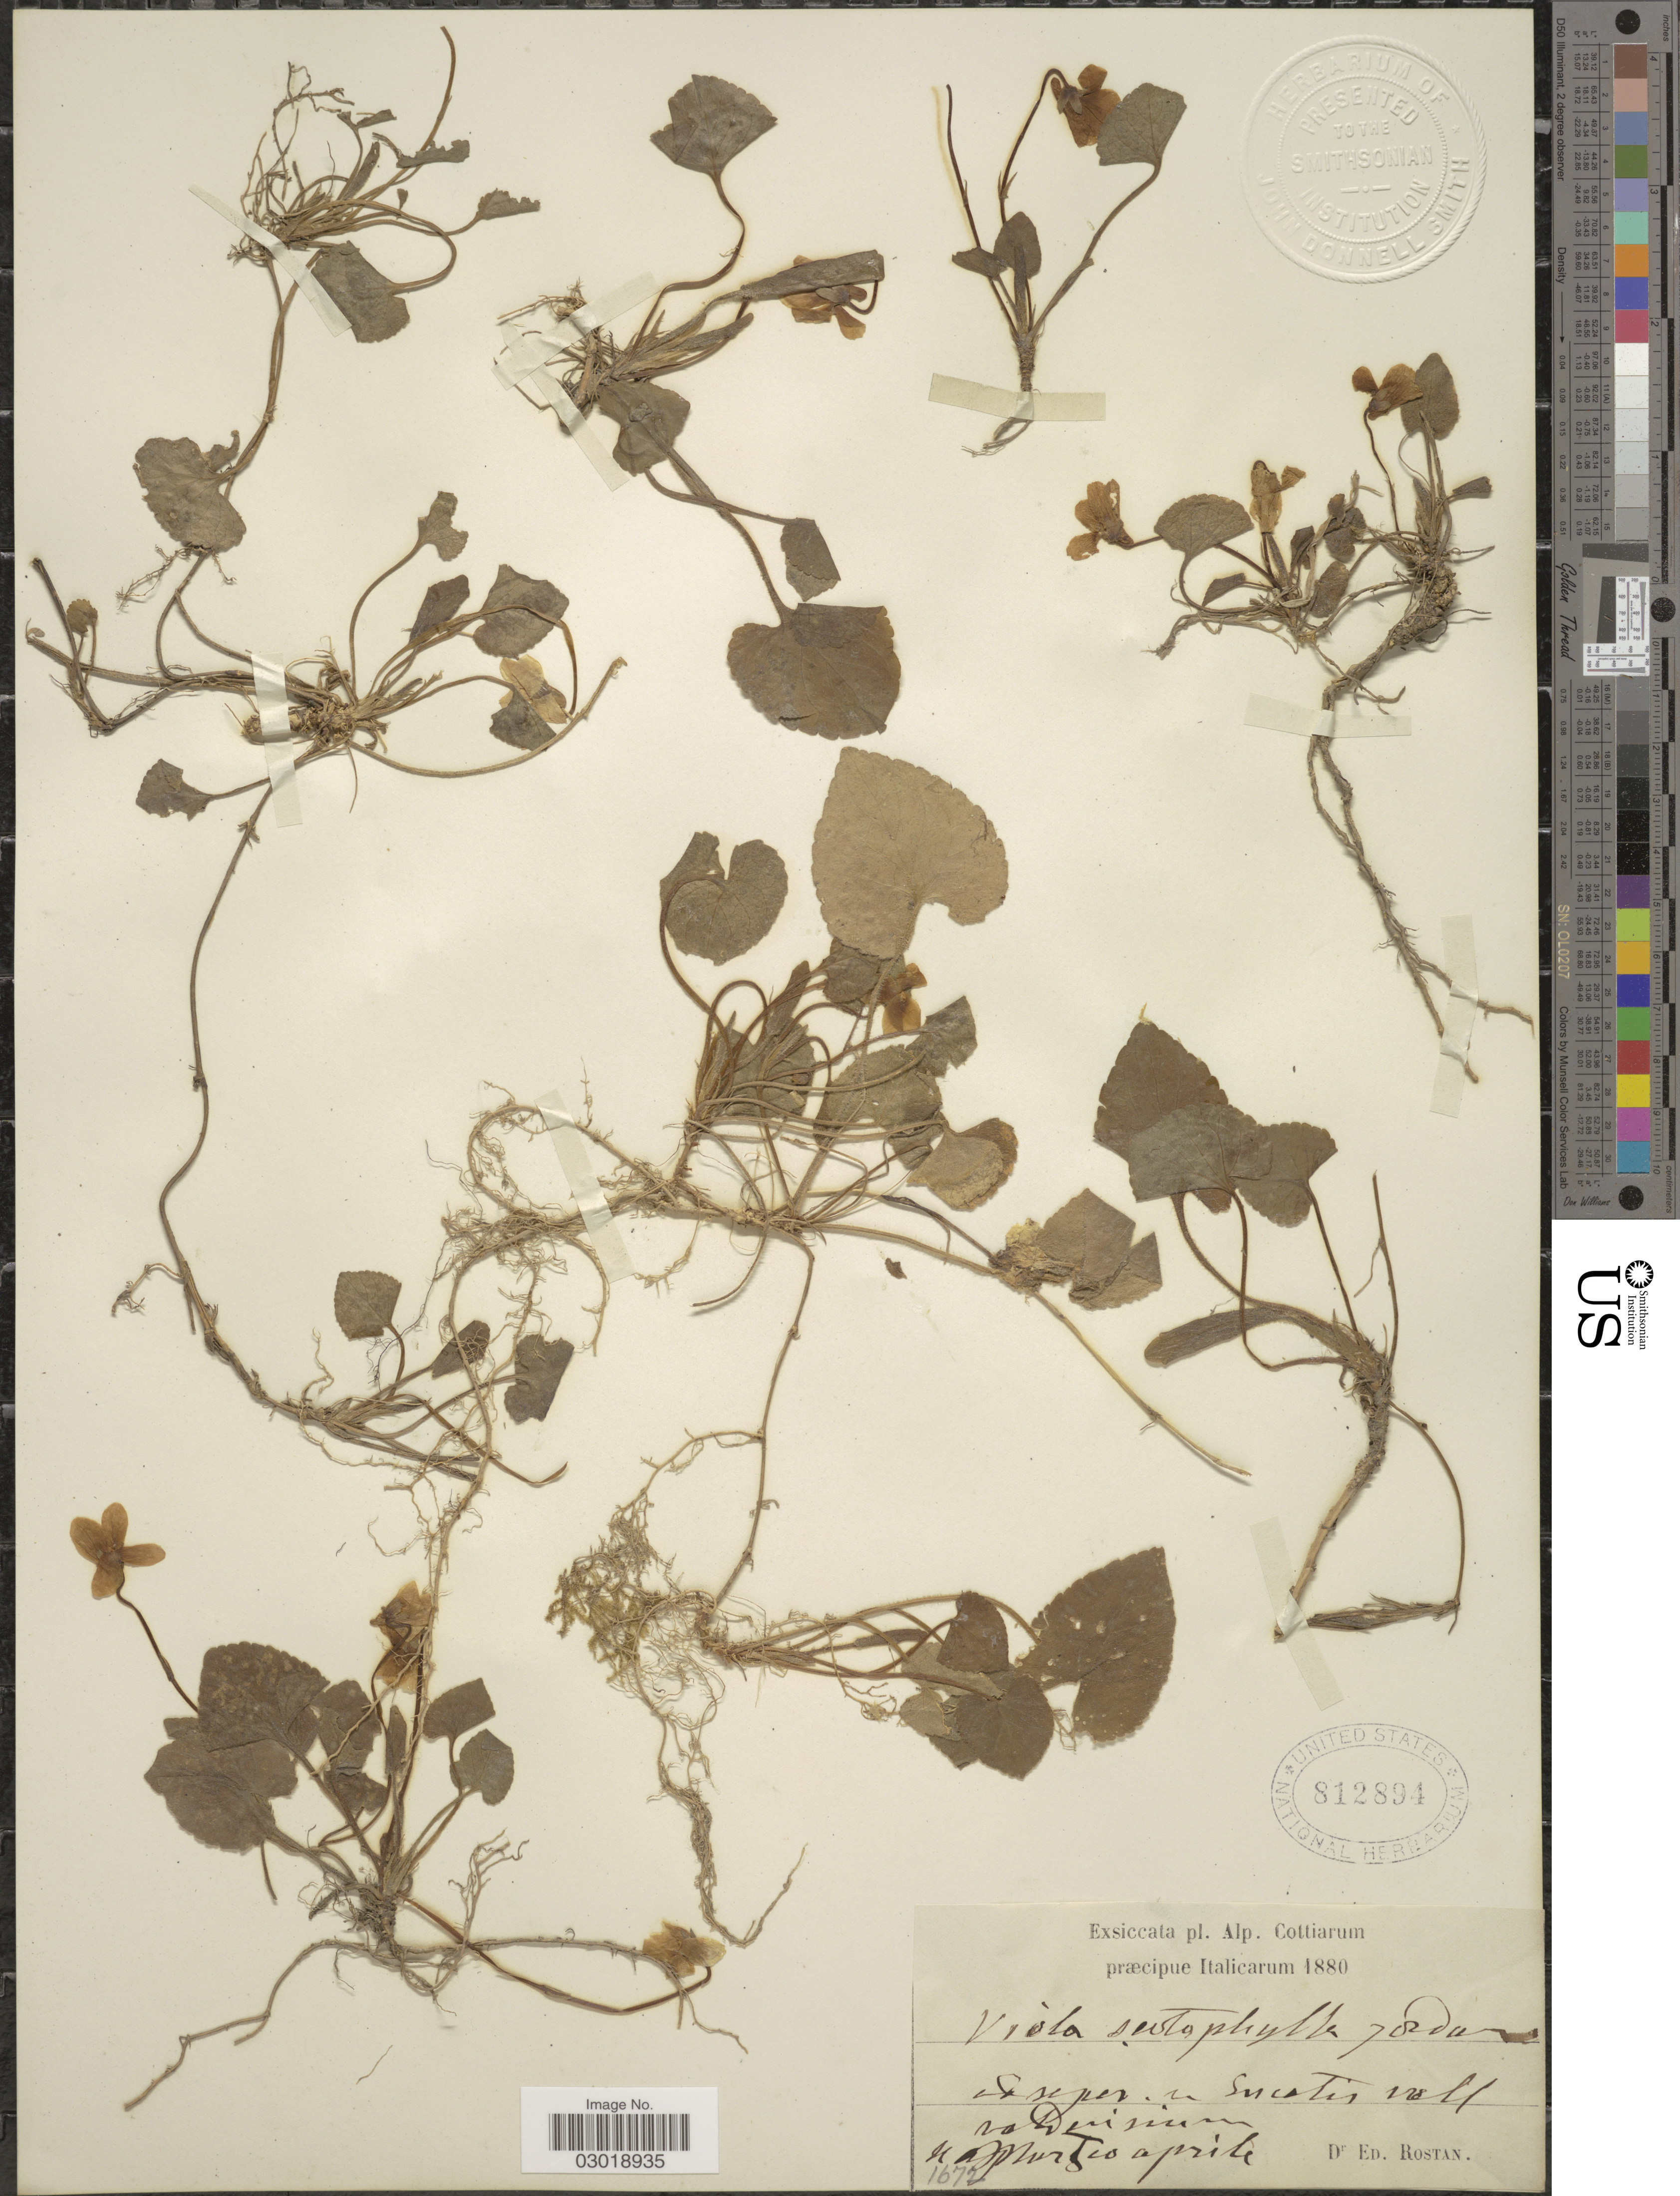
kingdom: Plantae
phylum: Tracheophyta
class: Magnoliopsida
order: Malpighiales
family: Violaceae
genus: Viola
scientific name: Viola scotophylla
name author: Jord.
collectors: E. Rostan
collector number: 1672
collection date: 1880-03/1880-04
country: Italy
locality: Alp. Cottiarum. [illegible text]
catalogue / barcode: US 812894